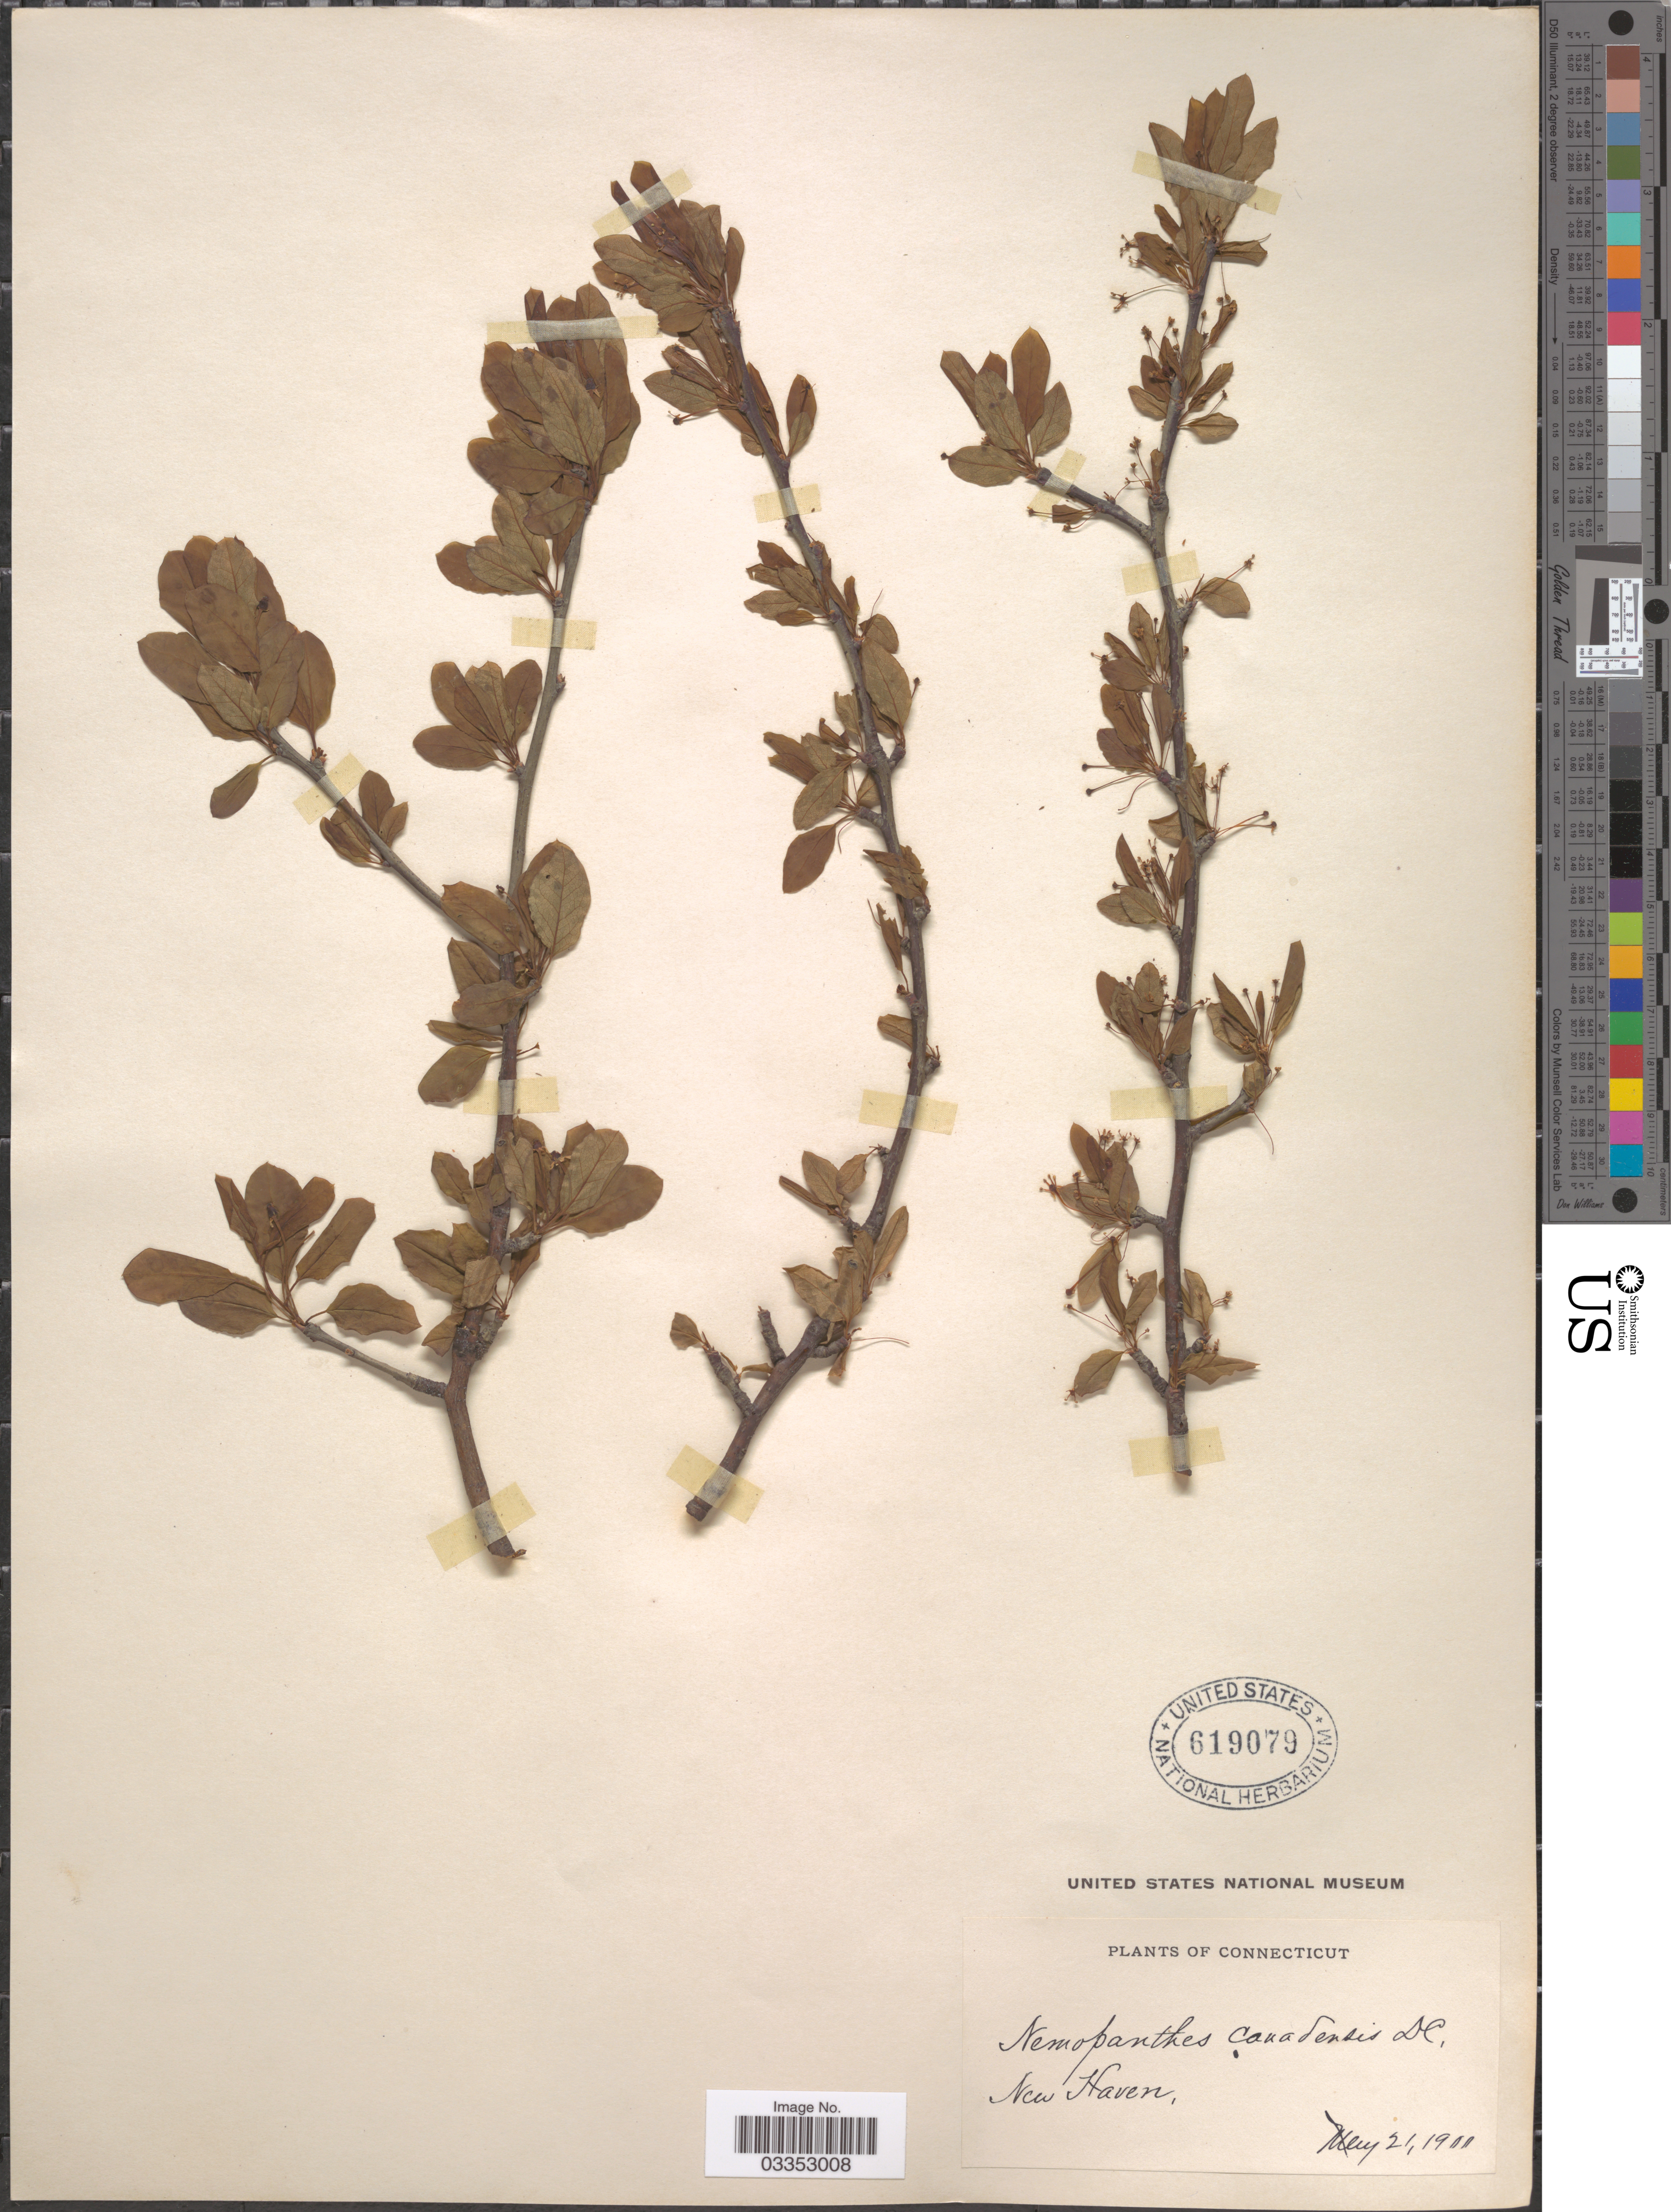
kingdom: Plantae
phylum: Tracheophyta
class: Magnoliopsida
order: Aquifoliales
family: Aquifoliaceae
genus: Nemopanthus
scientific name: Nemopanthus mucronatus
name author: (L.) Trel.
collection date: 1900-05-21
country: United States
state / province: Connecticut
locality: New Haven.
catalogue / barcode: US 619079